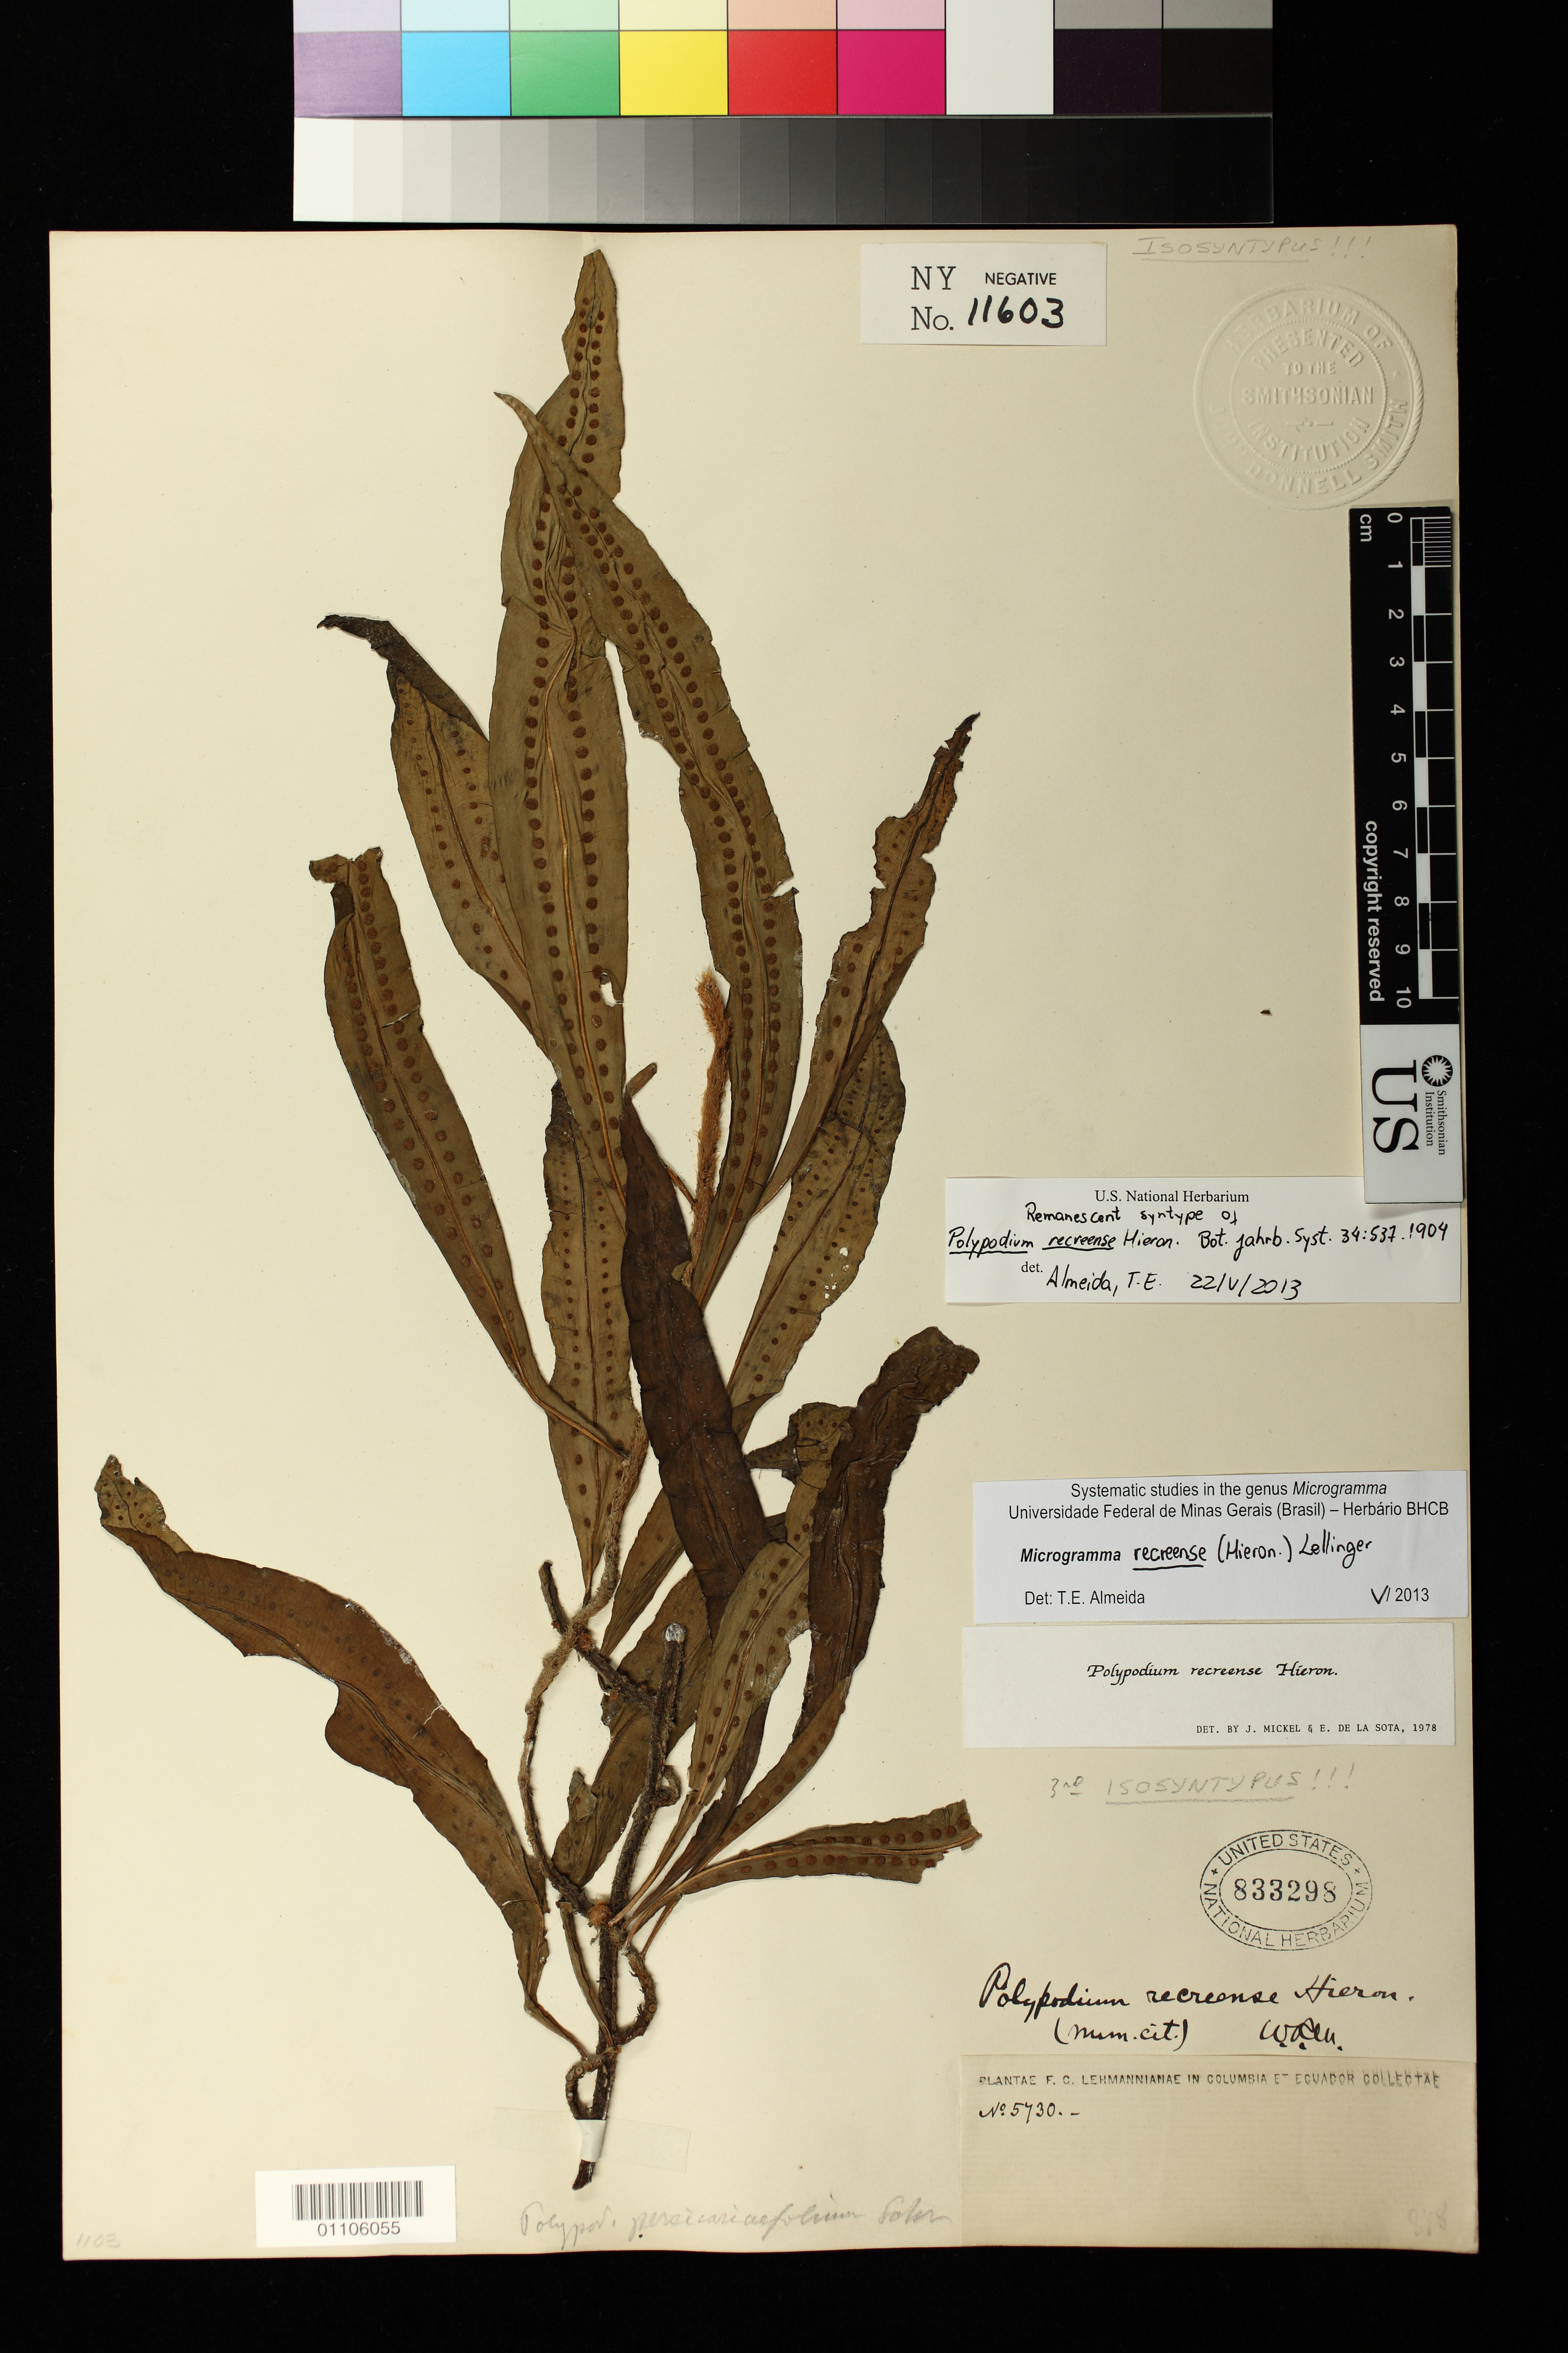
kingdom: Plantae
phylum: Tracheophyta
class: Polypodiopsida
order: Polypodiales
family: Polypodiaceae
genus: Polypodium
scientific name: Polypodium recreense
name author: Hieron.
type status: Isosyntype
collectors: F. C. Lehmann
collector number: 5730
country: Ecuador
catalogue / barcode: US 833298